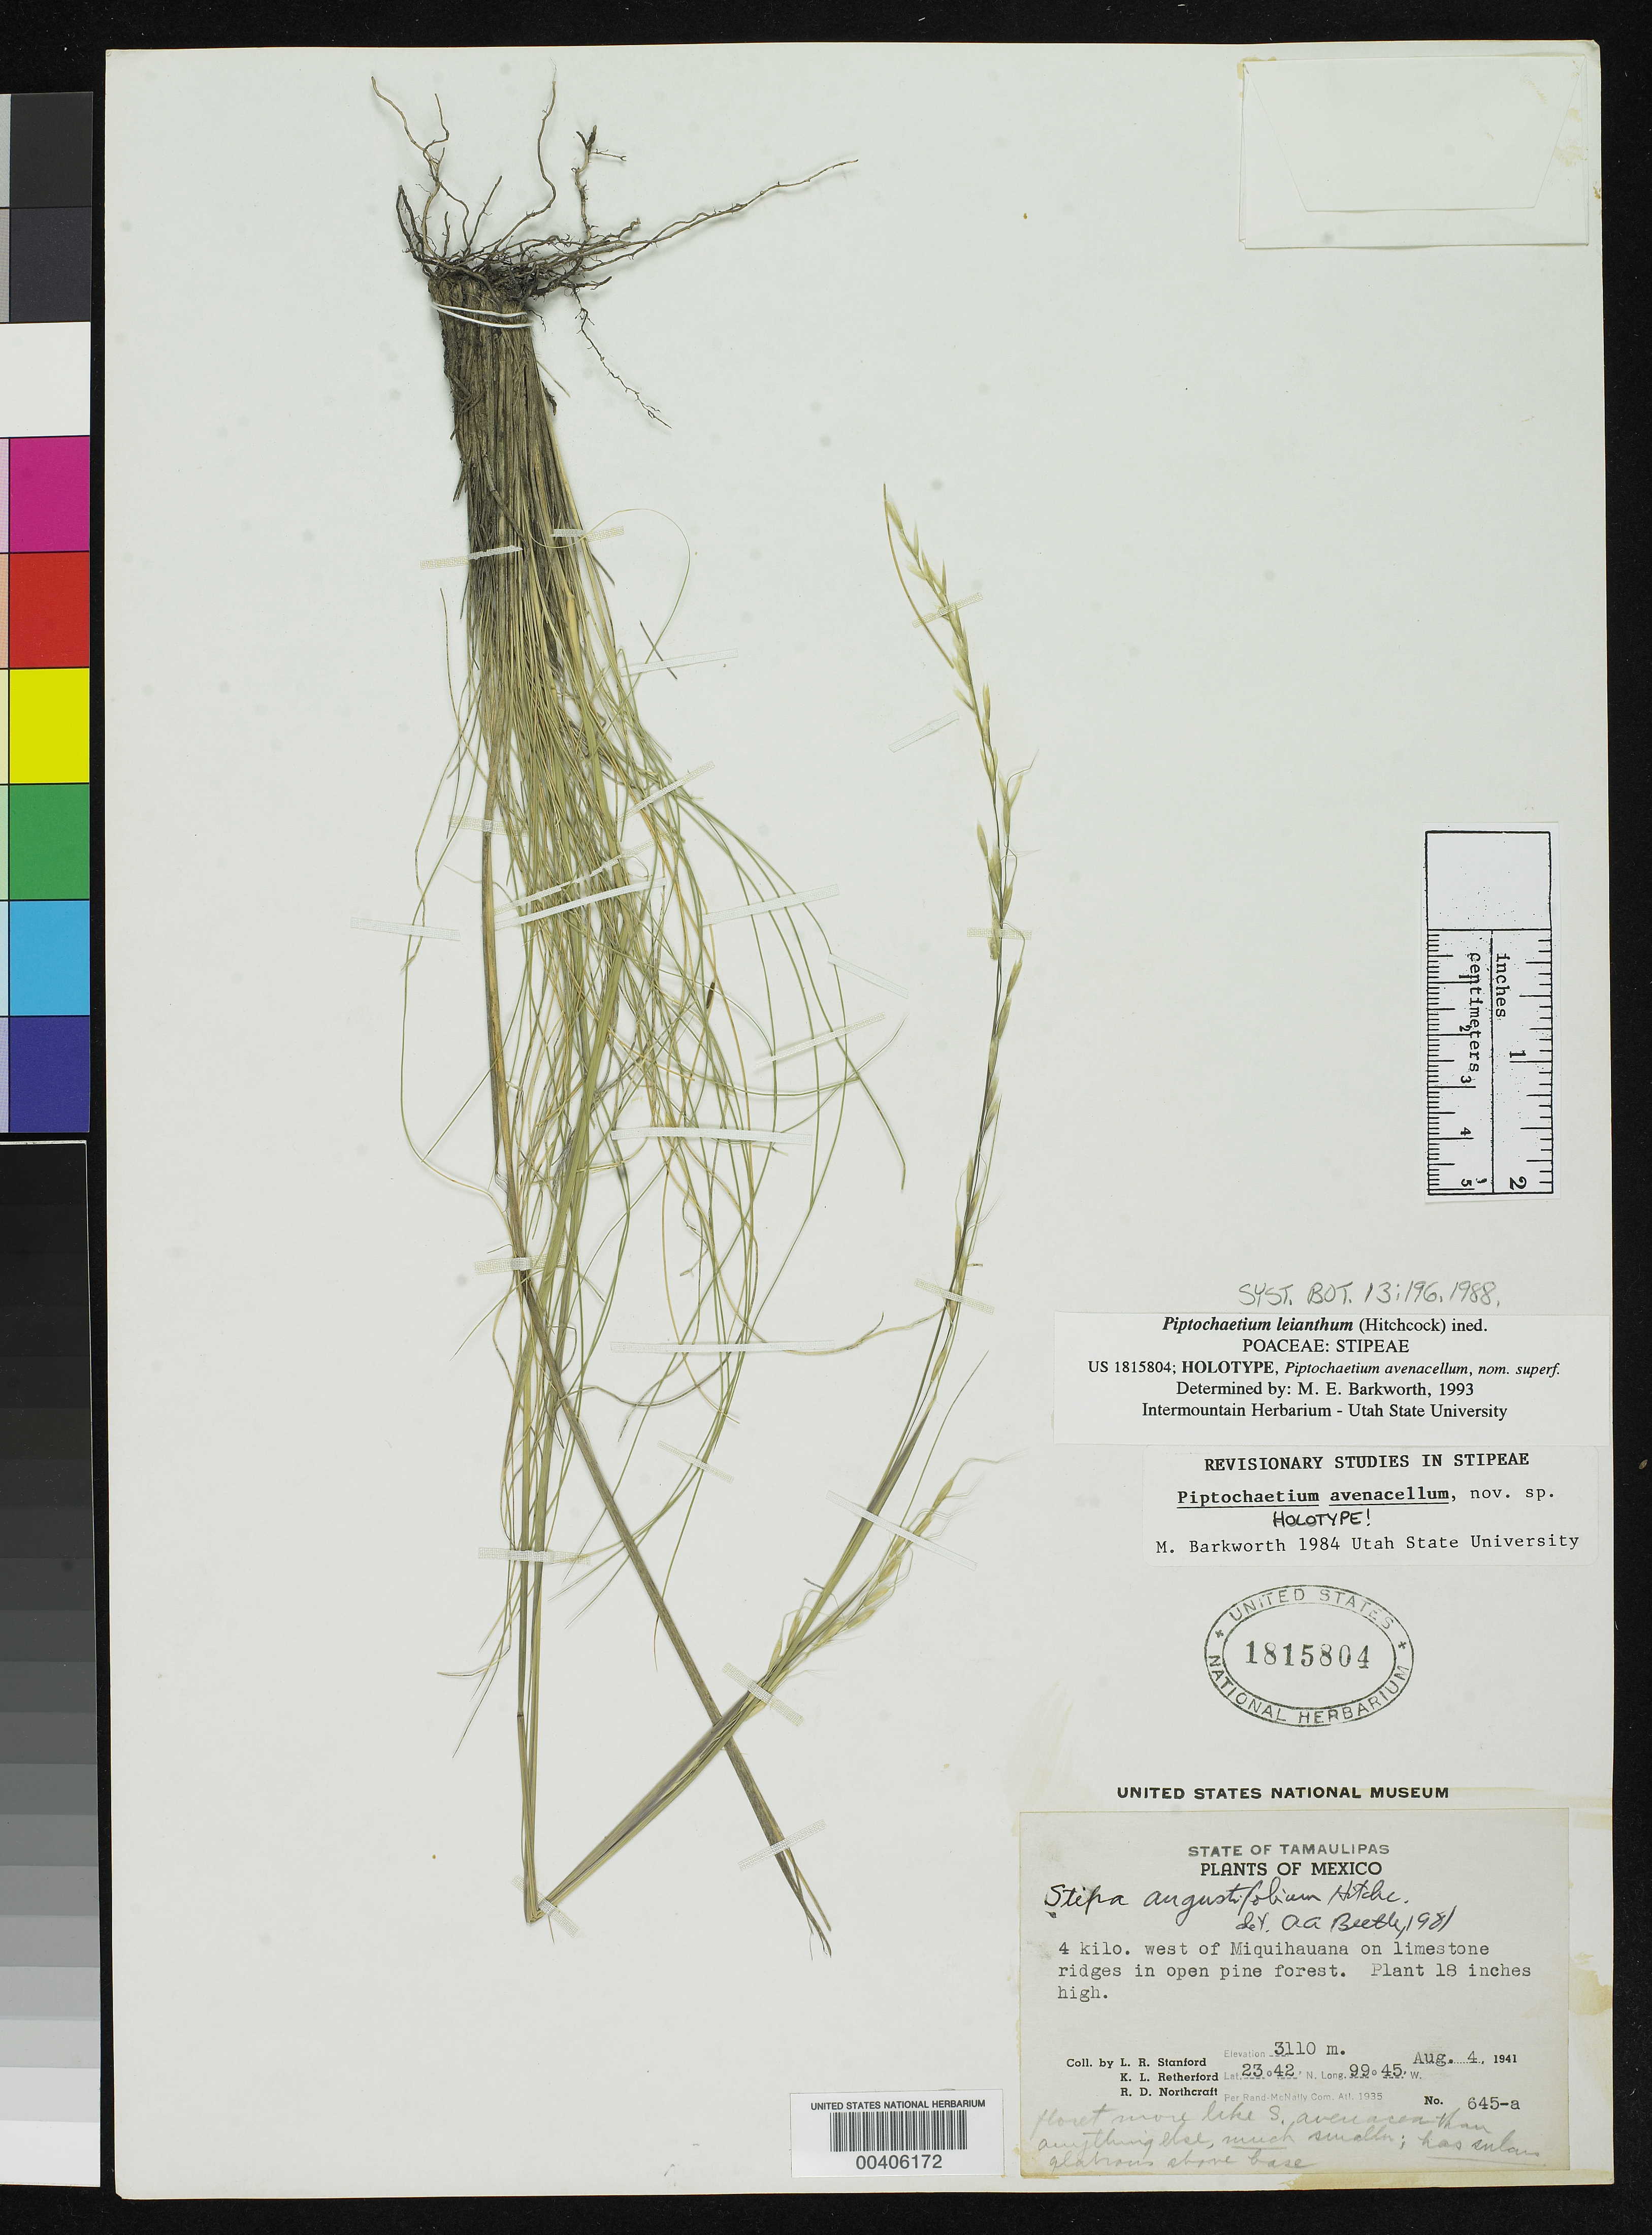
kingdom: Plantae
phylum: Tracheophyta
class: Liliopsida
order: Poales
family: Poaceae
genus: Piptochaetium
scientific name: Piptochaetium avenacellum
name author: Barkworth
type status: Holotype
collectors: L. R. Stanford, K. Retherford & R. Northcraft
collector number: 645-a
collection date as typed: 04 Aug 1941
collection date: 1941-08-04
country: Mexico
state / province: Tamaulipas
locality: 4 km W of Miquihauana.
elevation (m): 3110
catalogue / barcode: US 1815804